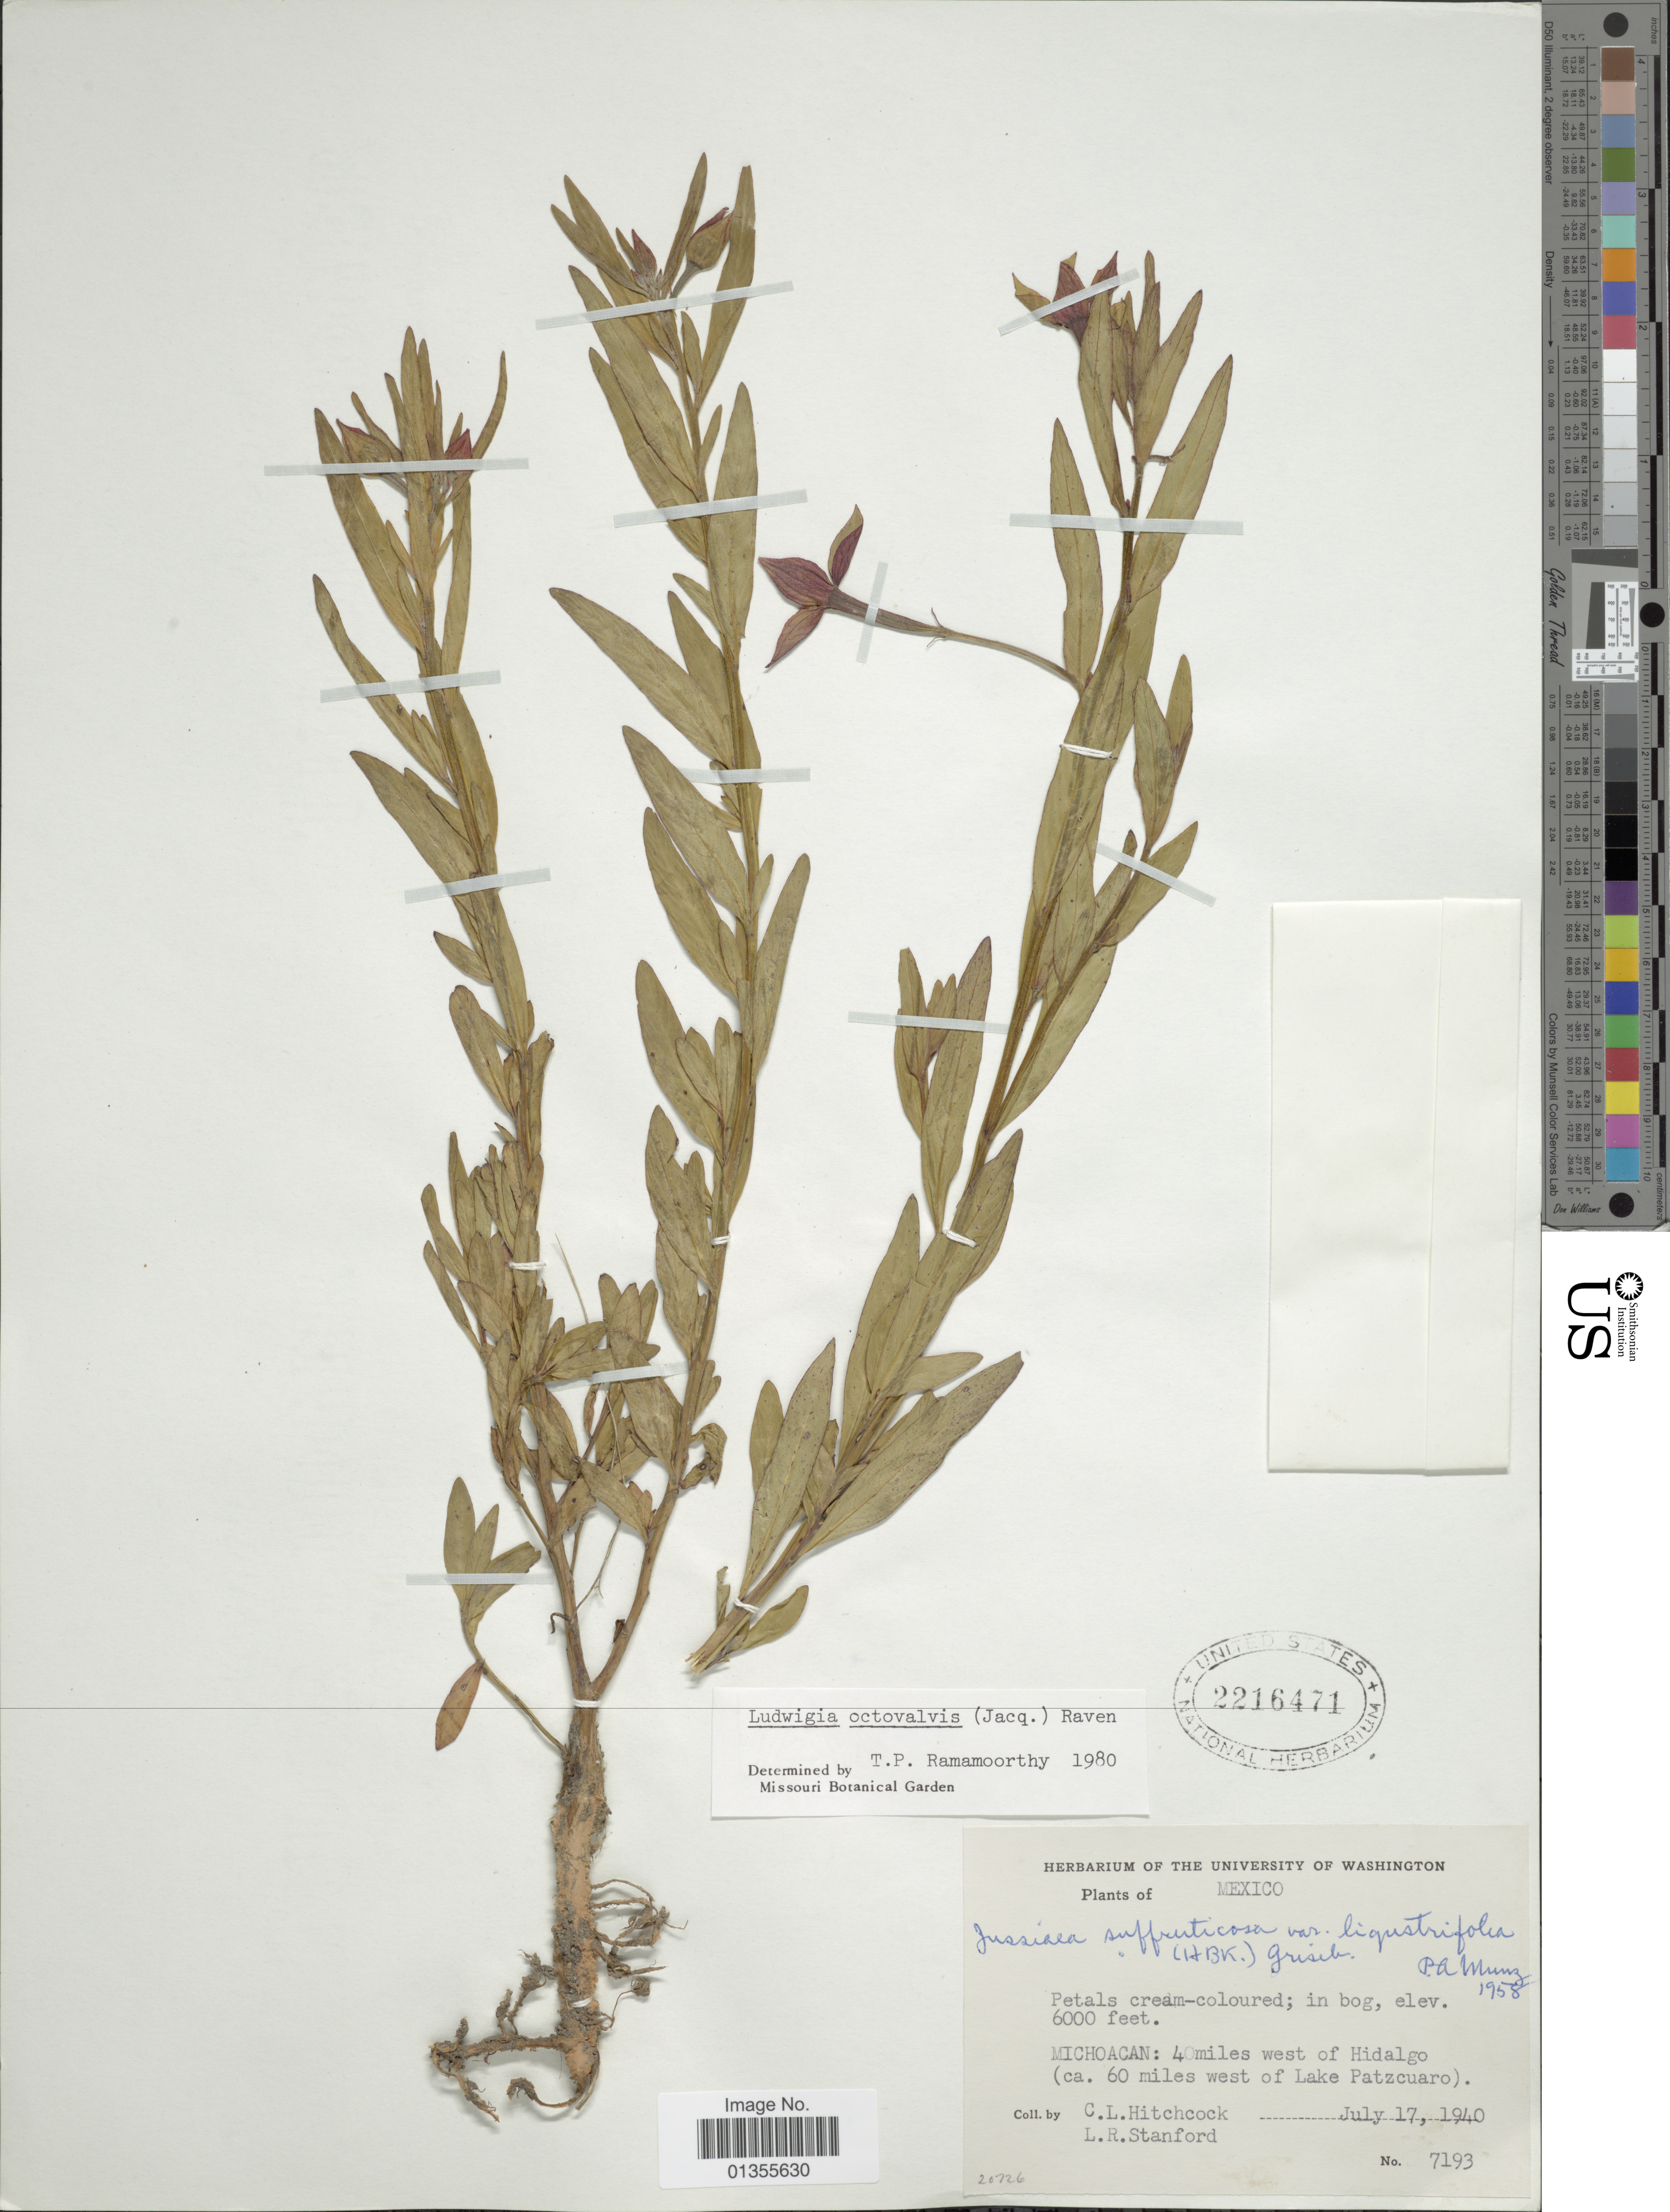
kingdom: Plantae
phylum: Tracheophyta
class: Magnoliopsida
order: Myrtales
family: Onagraceae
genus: Ludwigia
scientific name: Ludwigia octovalvis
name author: (Jacq.) P.H. Raven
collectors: C. L. Hitchcock & L. R. Stanford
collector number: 7193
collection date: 1940-07-17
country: Mexico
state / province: Michoacán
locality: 40miles west of Hidalgo (ca. 60 miles west of Lake Patzcuaro)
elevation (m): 1829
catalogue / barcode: US 2216471